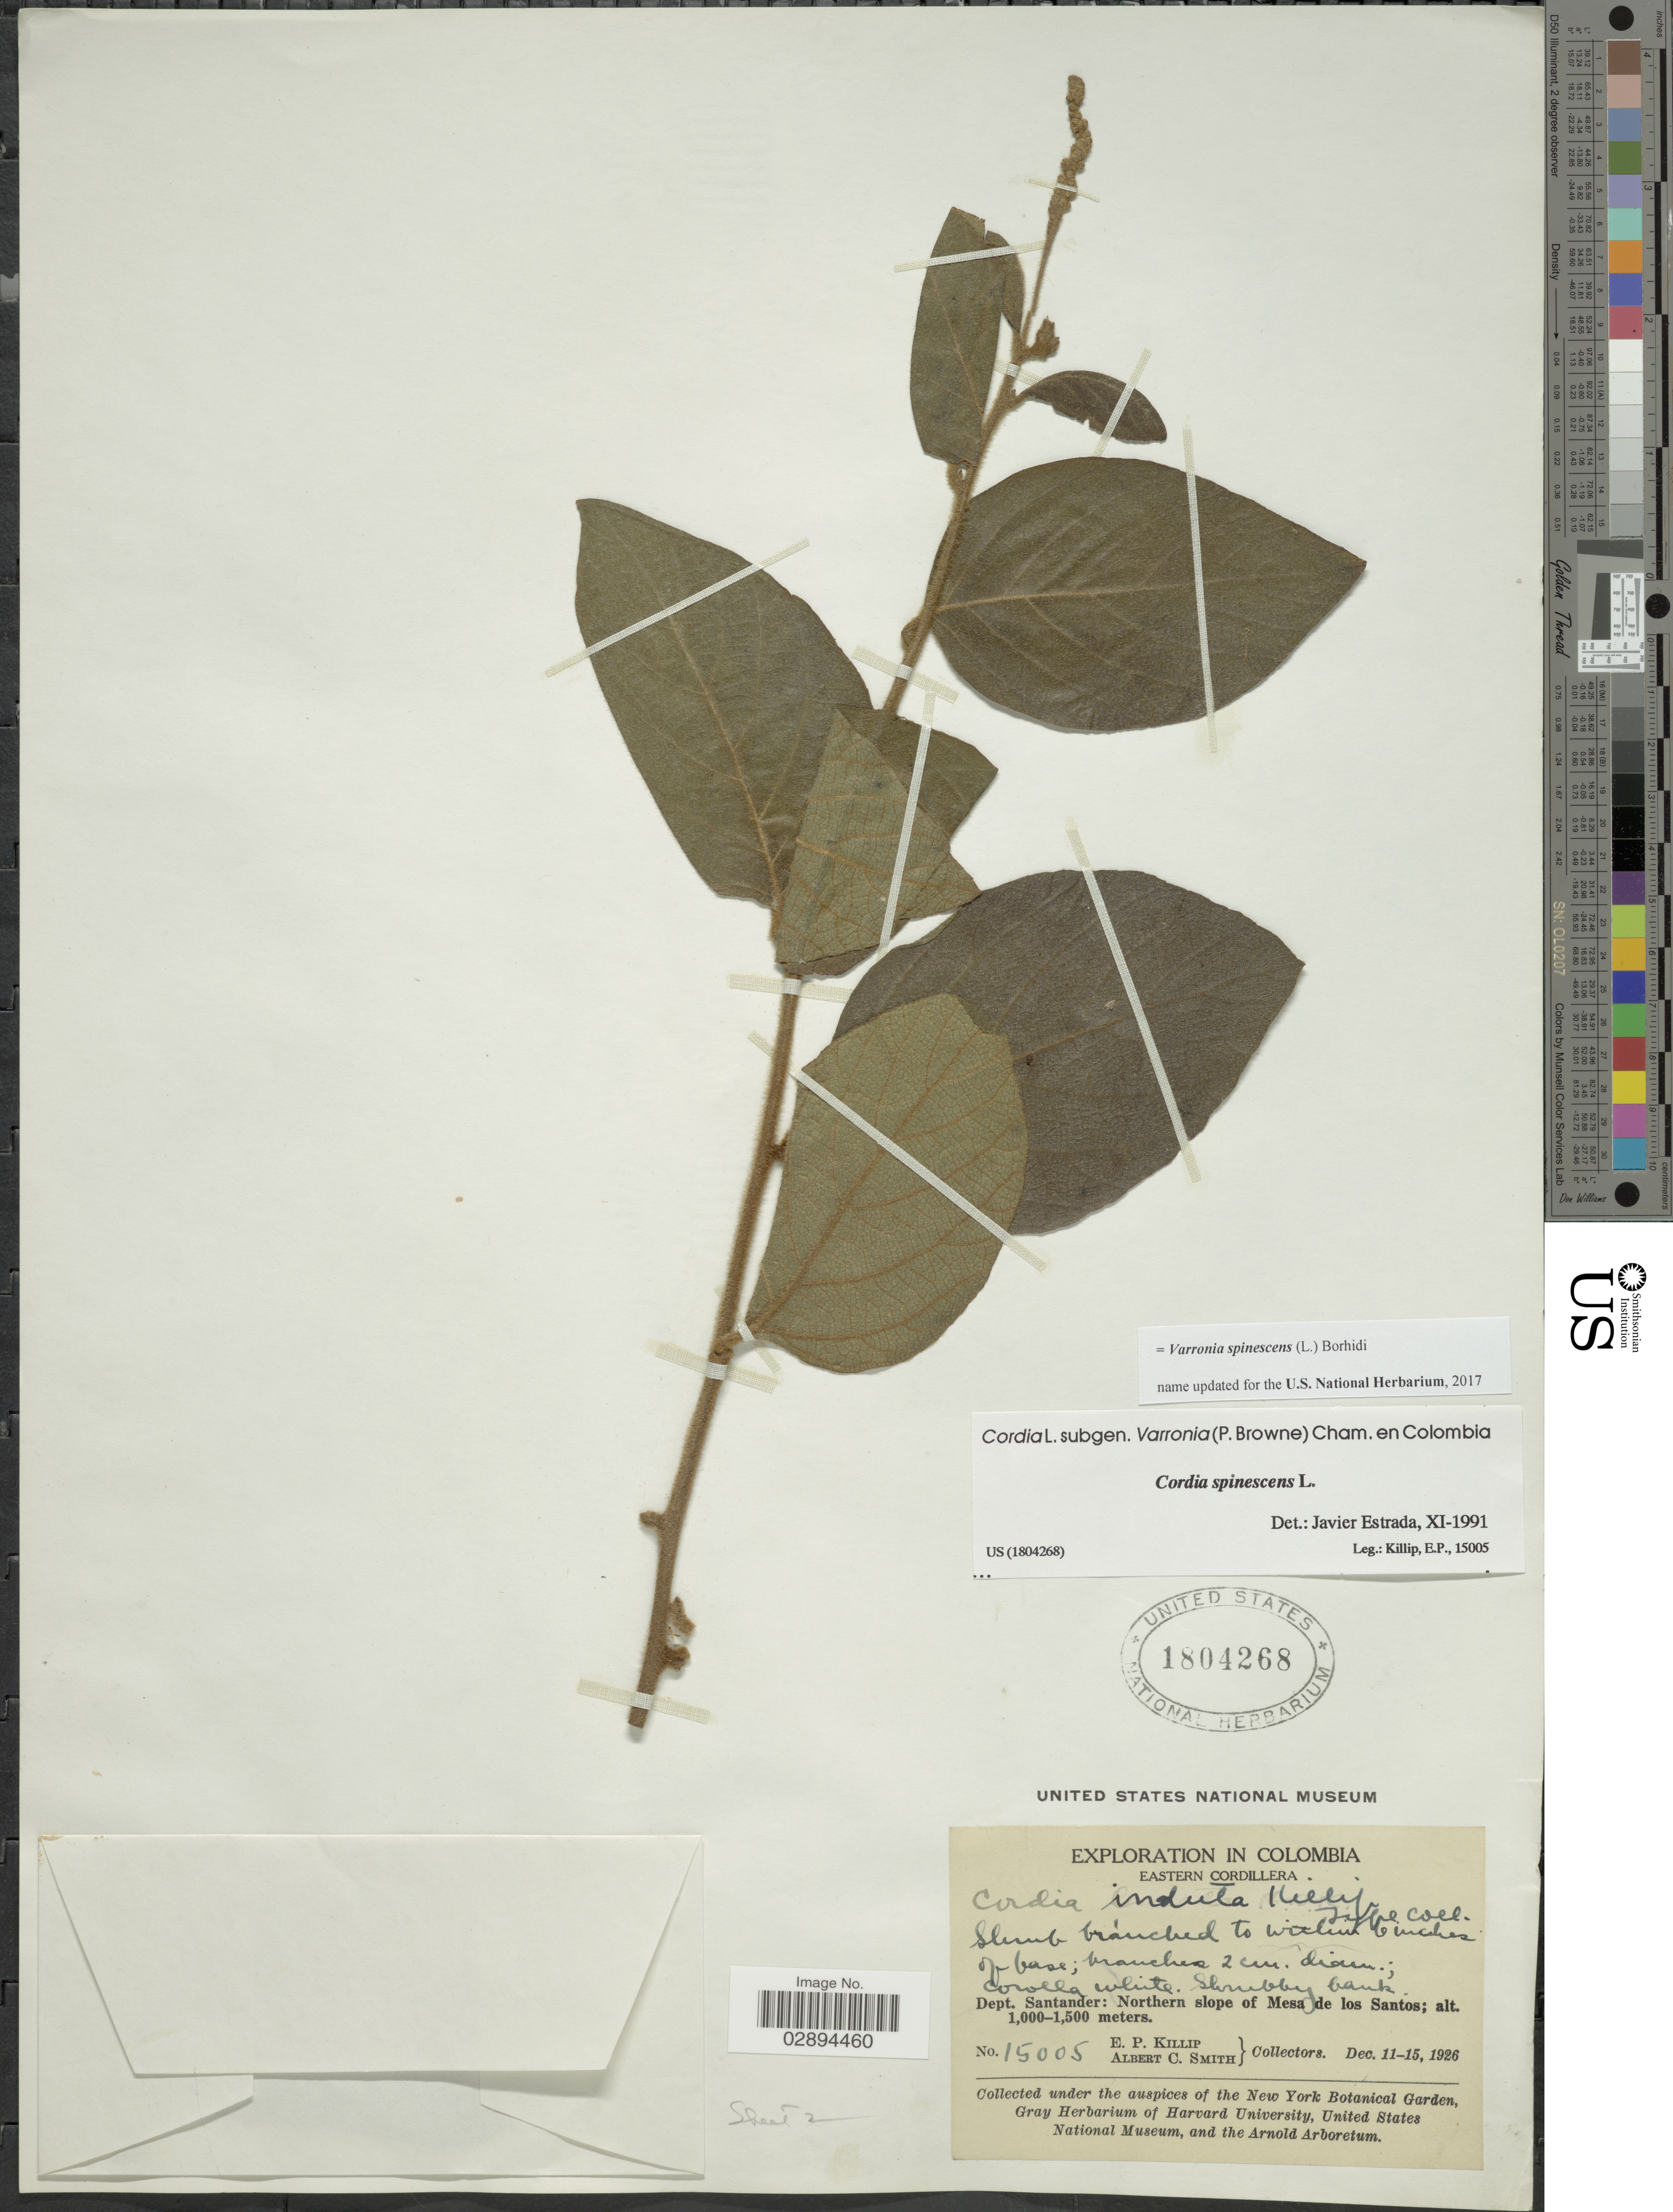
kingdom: Plantae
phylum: Tracheophyta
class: Magnoliopsida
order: Boraginales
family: Cordiaceae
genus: Varronia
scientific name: Varronia spinescens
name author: (L.) Borhidi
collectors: E. P. Killip & A. C. Smith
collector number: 15005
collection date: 1926-12-11/1926-12-15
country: Colombia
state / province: Santander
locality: Eastern Cordillera. Dept. Santander: Northern slope of Mesa de los Santos.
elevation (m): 1000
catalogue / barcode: US 1804268